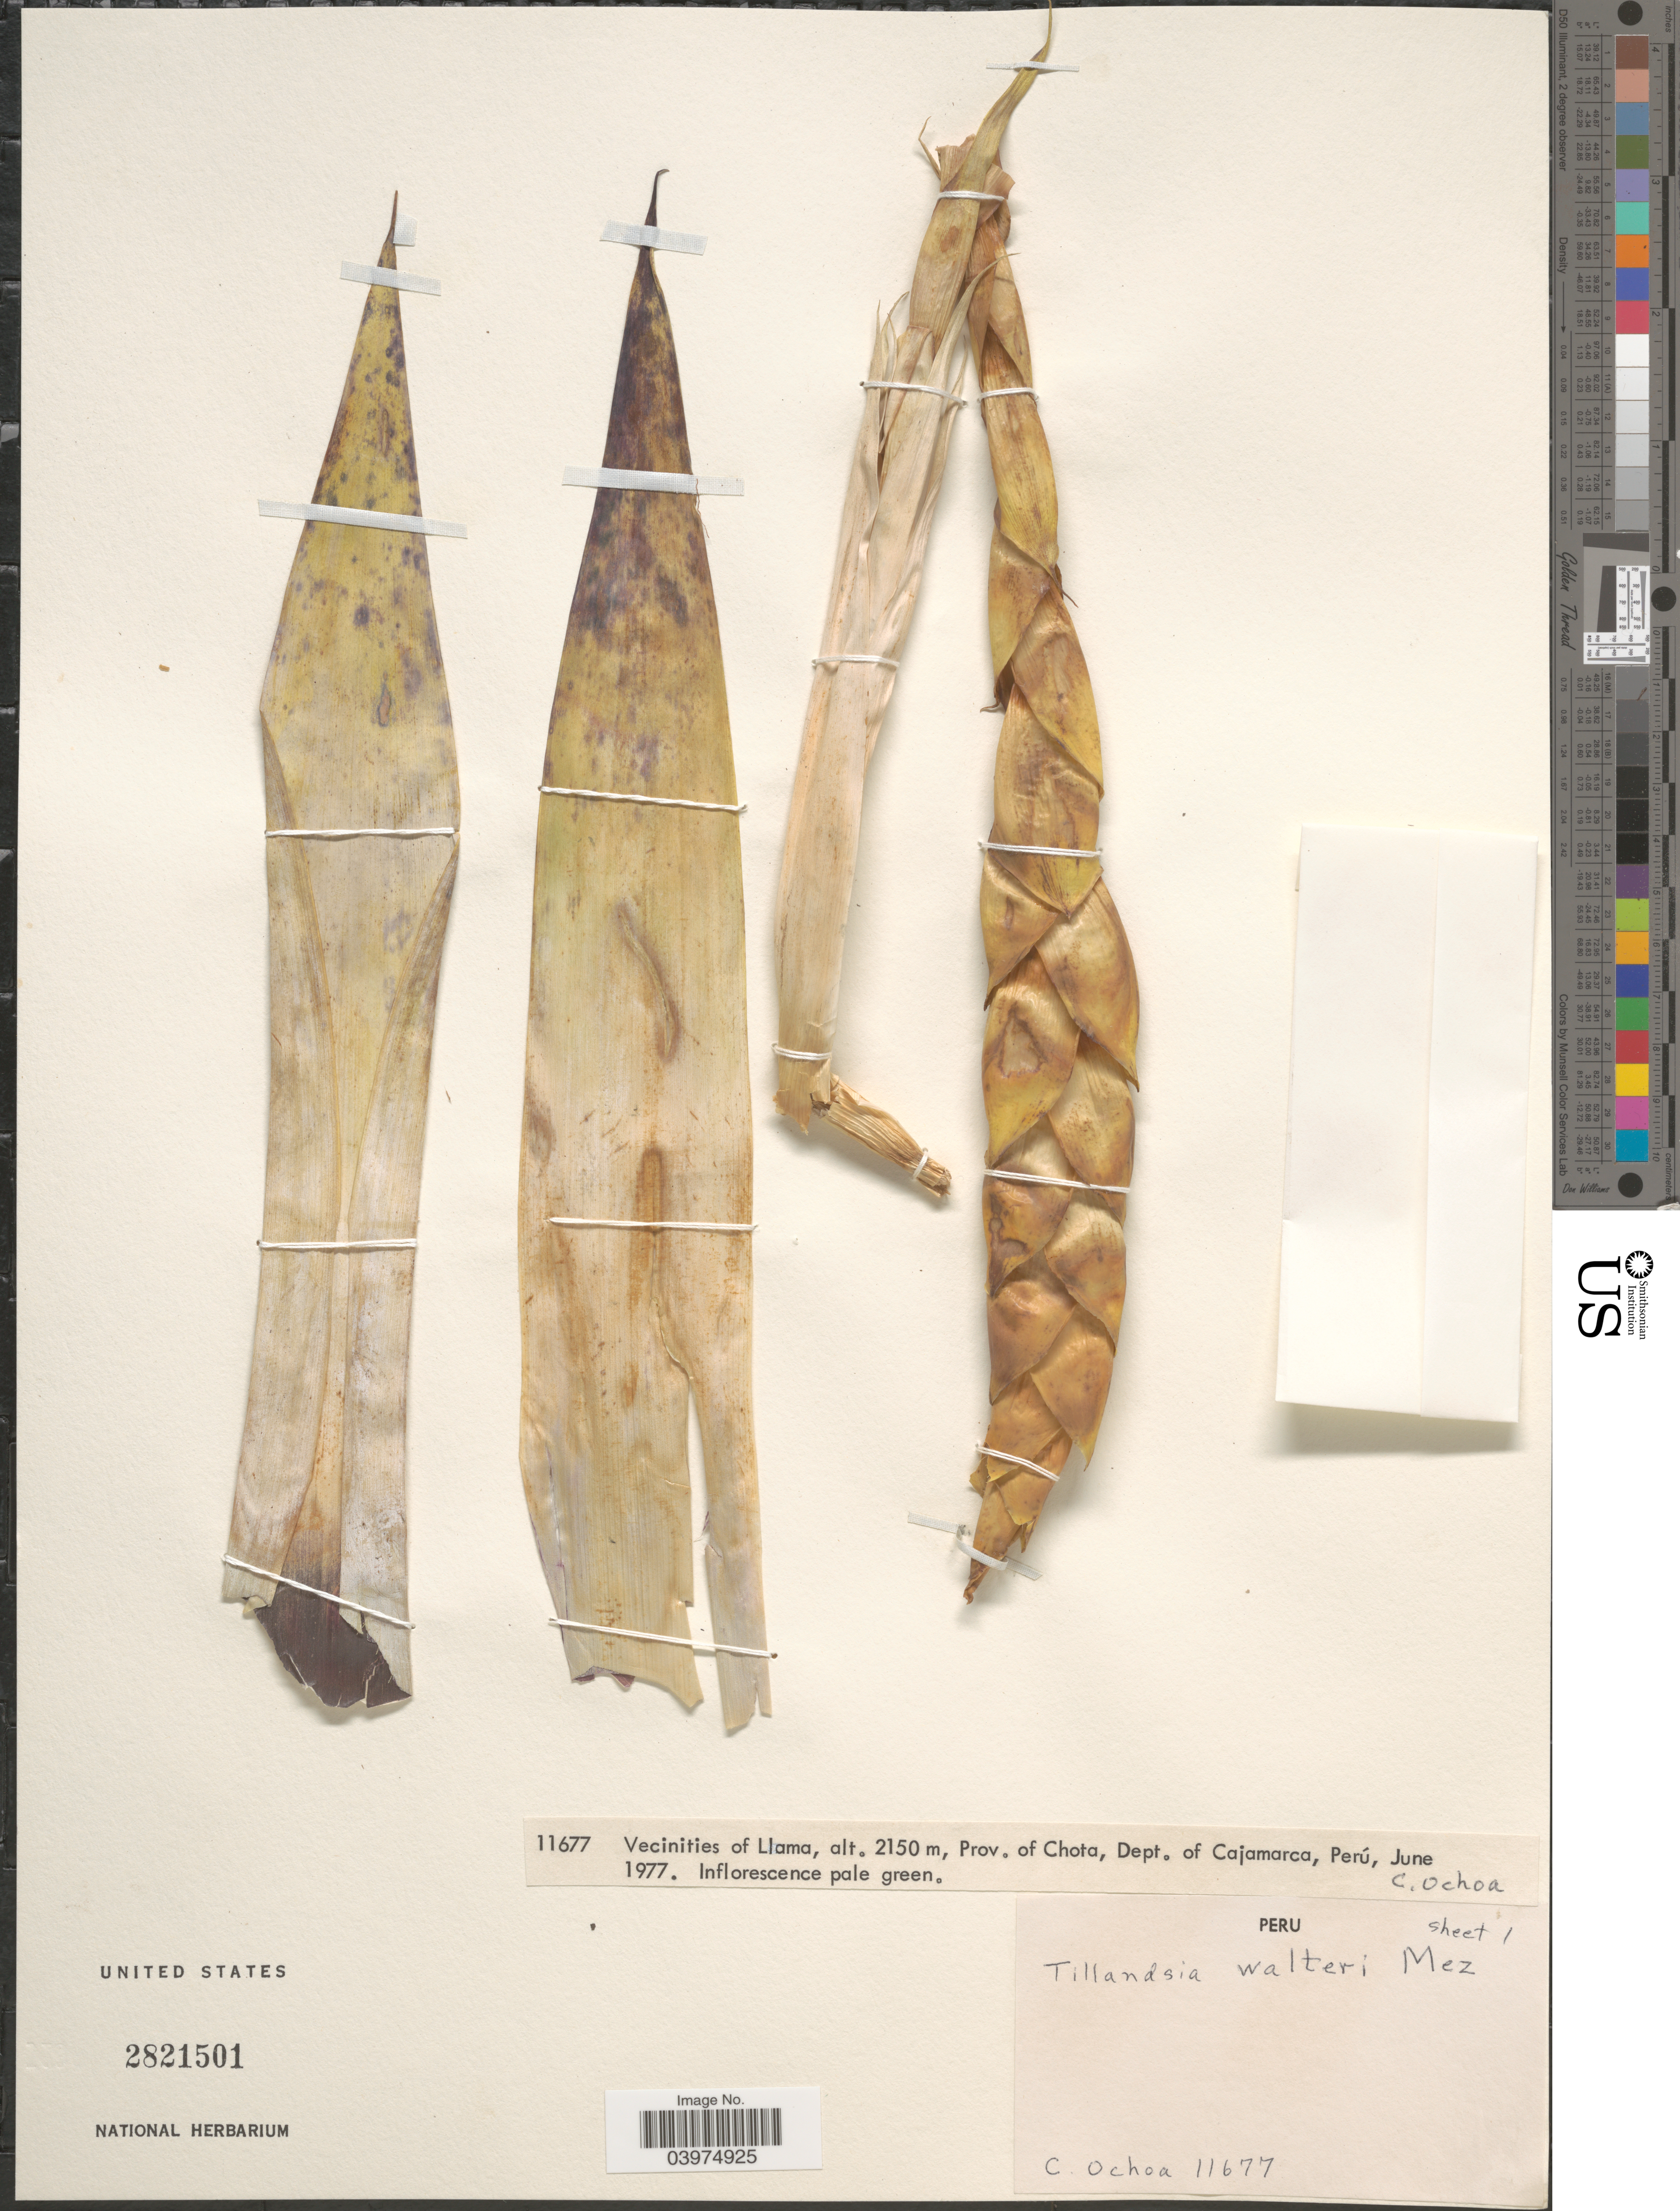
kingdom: Plantae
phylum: Tracheophyta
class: Liliopsida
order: Poales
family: Bromeliaceae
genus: Tillandsia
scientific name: Tillandsia walteri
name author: Mez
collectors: C. Ochoa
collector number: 11677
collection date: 1977-06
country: Peru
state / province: Cajamarca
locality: Vecinities of Llama, Prov. of Chota, Dept. of Cajamarca.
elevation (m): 2150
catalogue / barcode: US 2821501